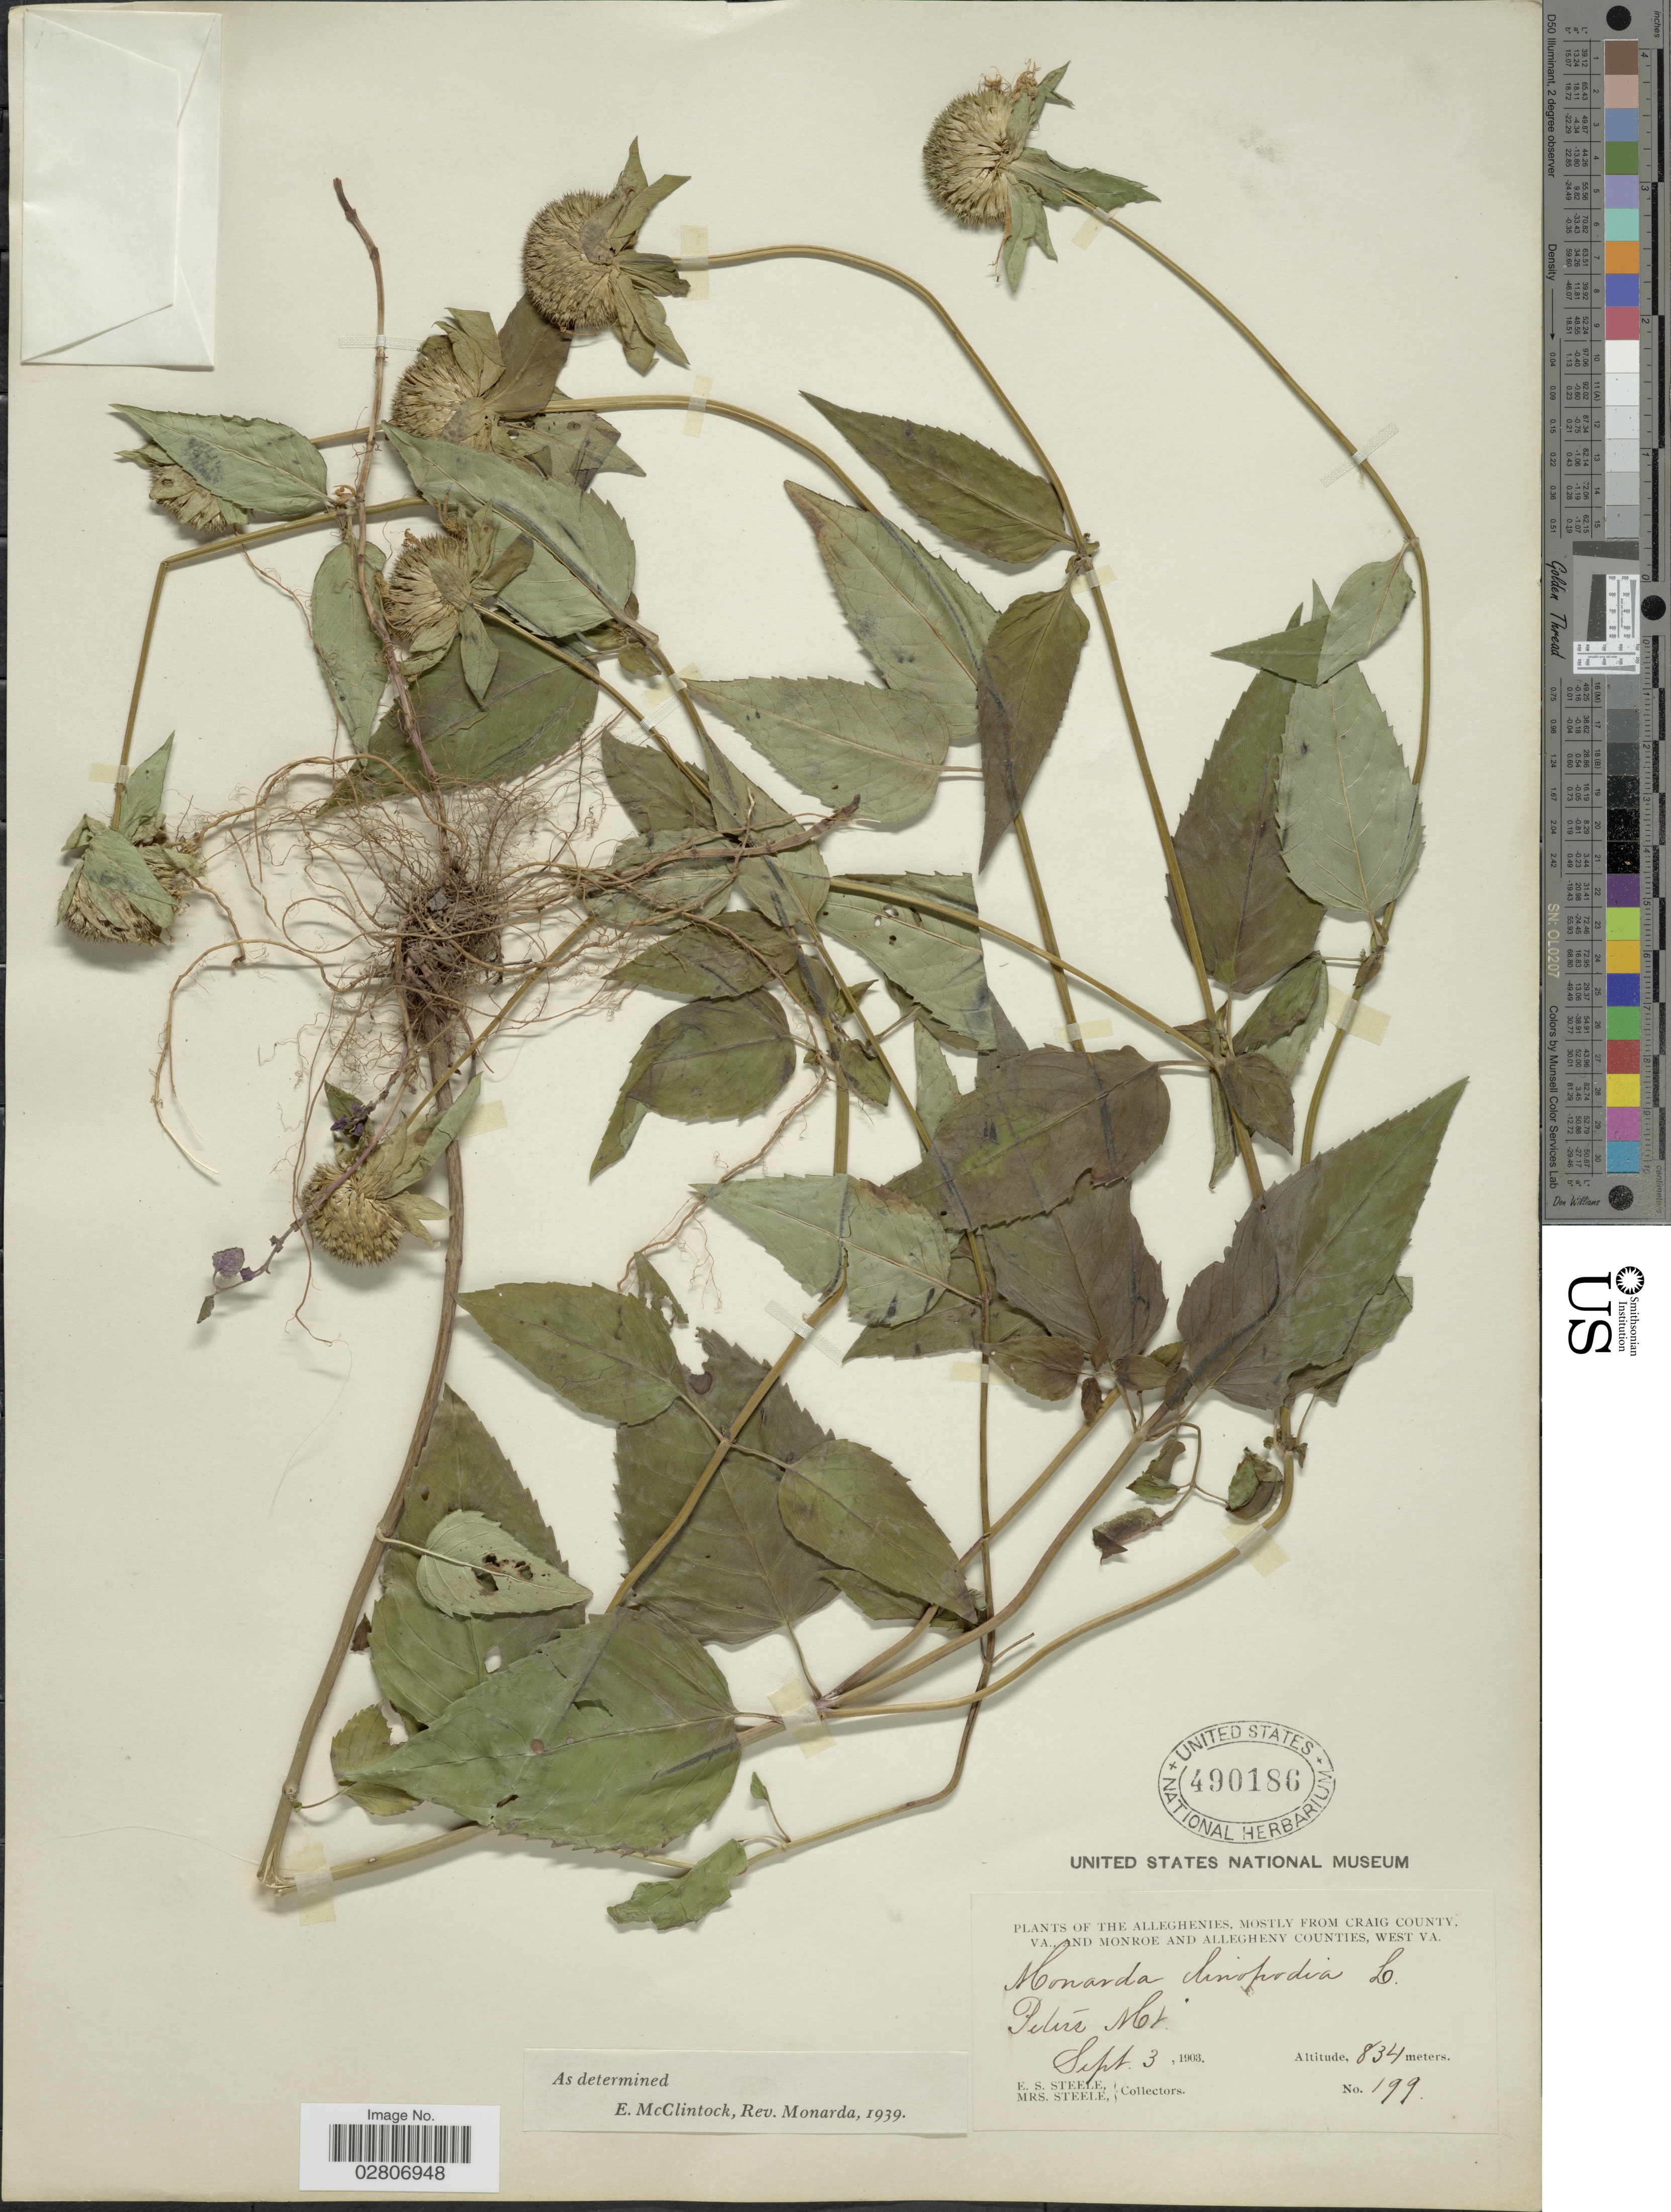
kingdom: Plantae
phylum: Tracheophyta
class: Magnoliopsida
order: Lamiales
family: Lamiaceae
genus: Monarda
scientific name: Monarda clinopodia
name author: L.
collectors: E. Steele & Mrs. E. S. Steele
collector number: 199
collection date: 1903-09-03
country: United States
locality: Alleghenies, mostly from Craig County, VA., and Monroe and Allegheny Counties, West V.A. Peters Mt.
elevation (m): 834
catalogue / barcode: US 490186